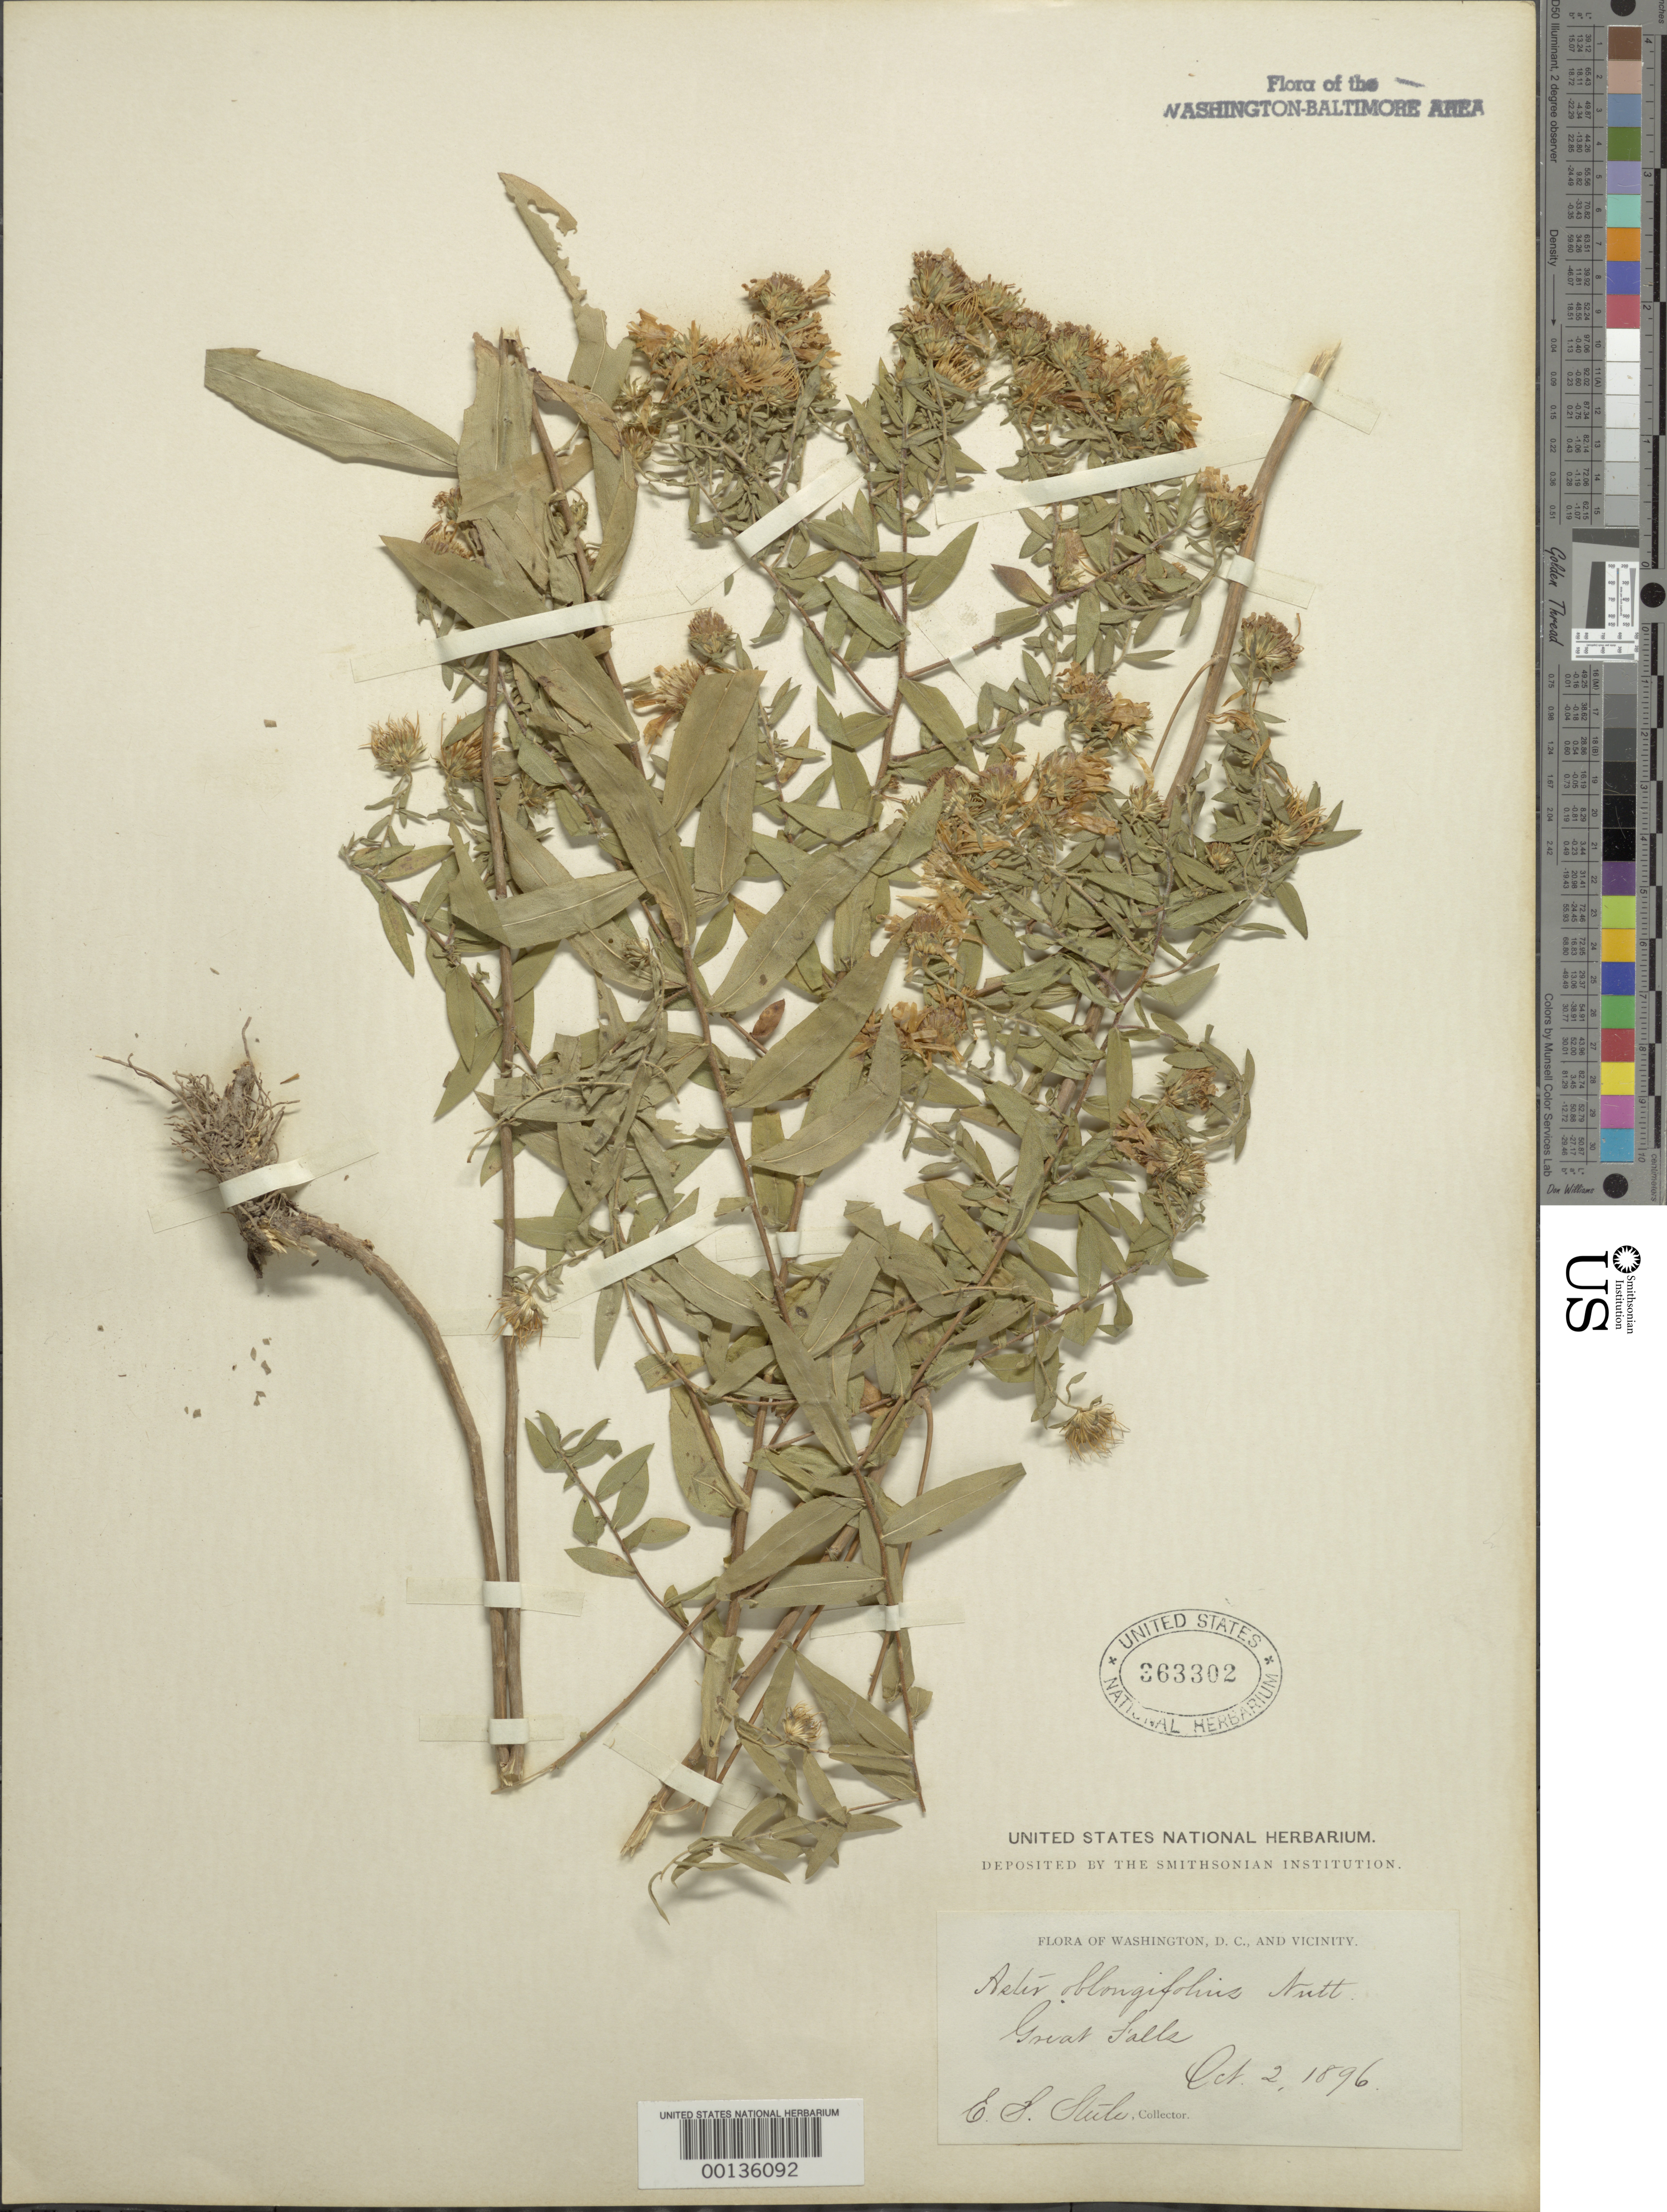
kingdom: Plantae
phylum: Tracheophyta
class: Magnoliopsida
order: Asterales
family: Asteraceae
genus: Symphyotrichum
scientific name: Symphyotrichum oblongifolium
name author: (Nutt.) G.L. Nesom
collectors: E. Steele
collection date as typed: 02 Oct 1896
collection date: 1896-10-02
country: United States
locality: Great Falls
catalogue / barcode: US 363302